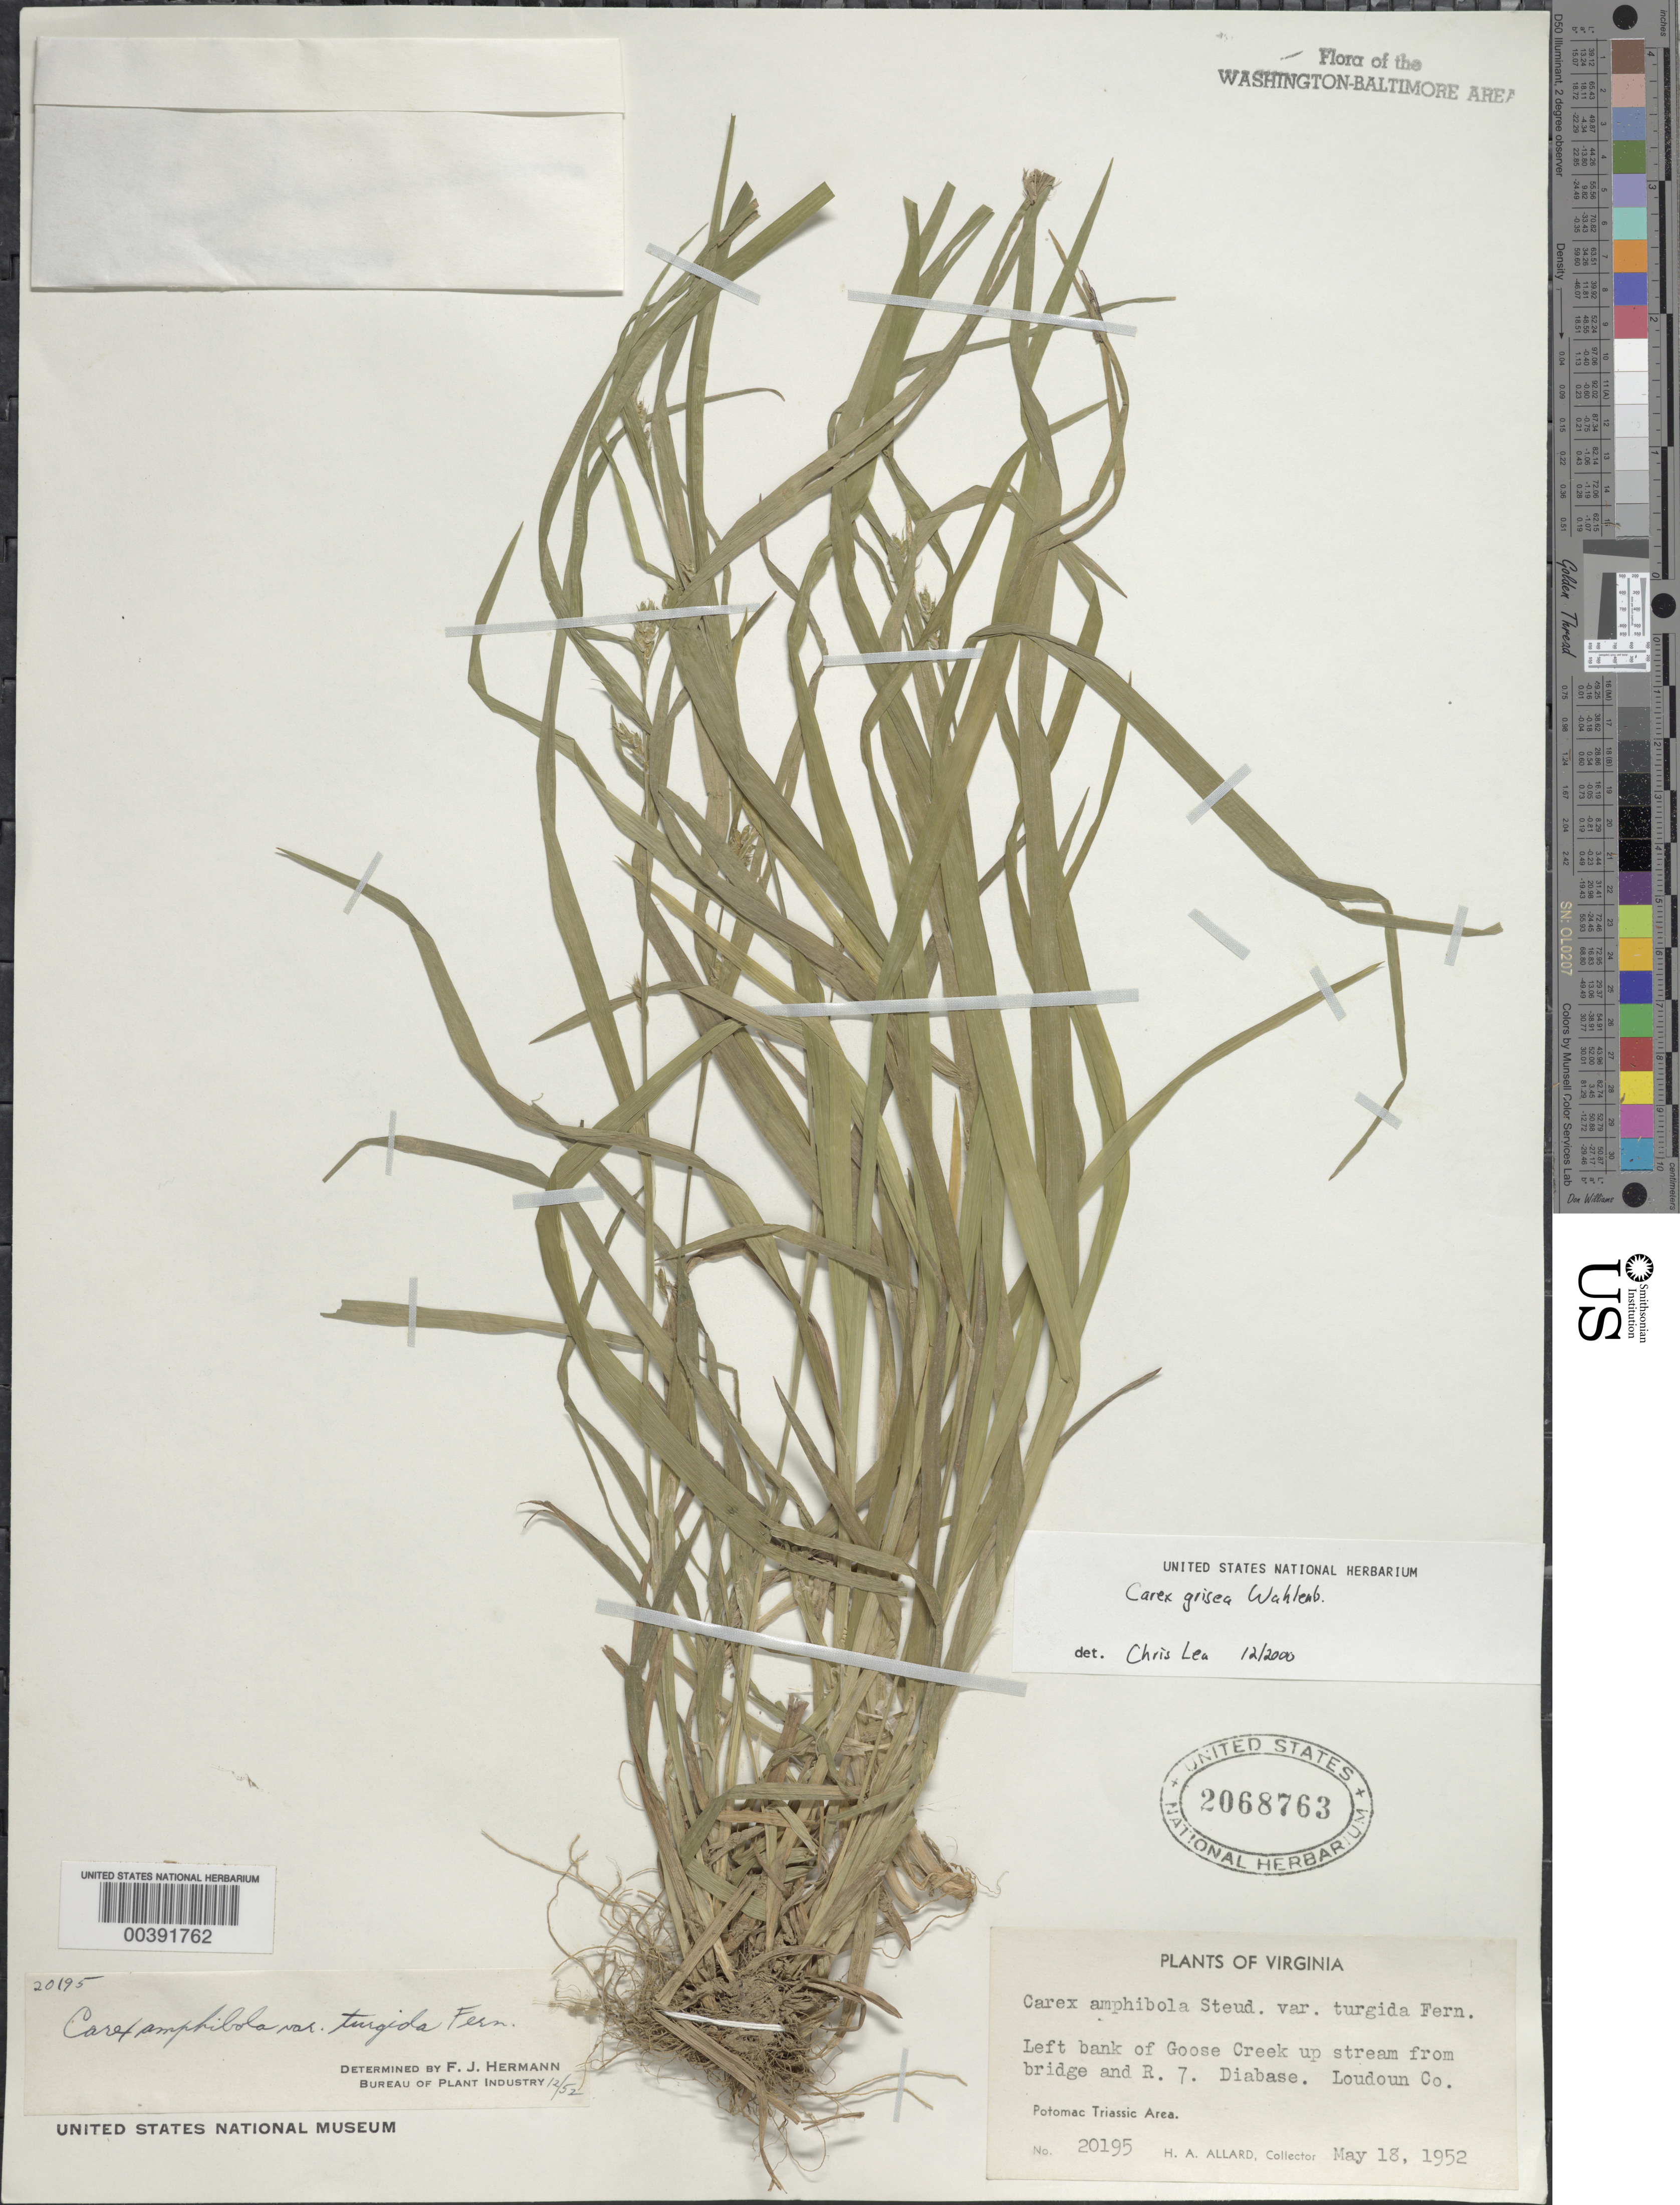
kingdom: Plantae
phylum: Tracheophyta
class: Liliopsida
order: Poales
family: Cyperaceae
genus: Carex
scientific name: Carex grisea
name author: Wahlenb.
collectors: H. A. Allard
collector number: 20195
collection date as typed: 18 May 1952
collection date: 1952-05-18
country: United States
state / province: Virginia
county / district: Loudoun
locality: Upstream from Route 7 on Goose Creek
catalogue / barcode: US 2068763